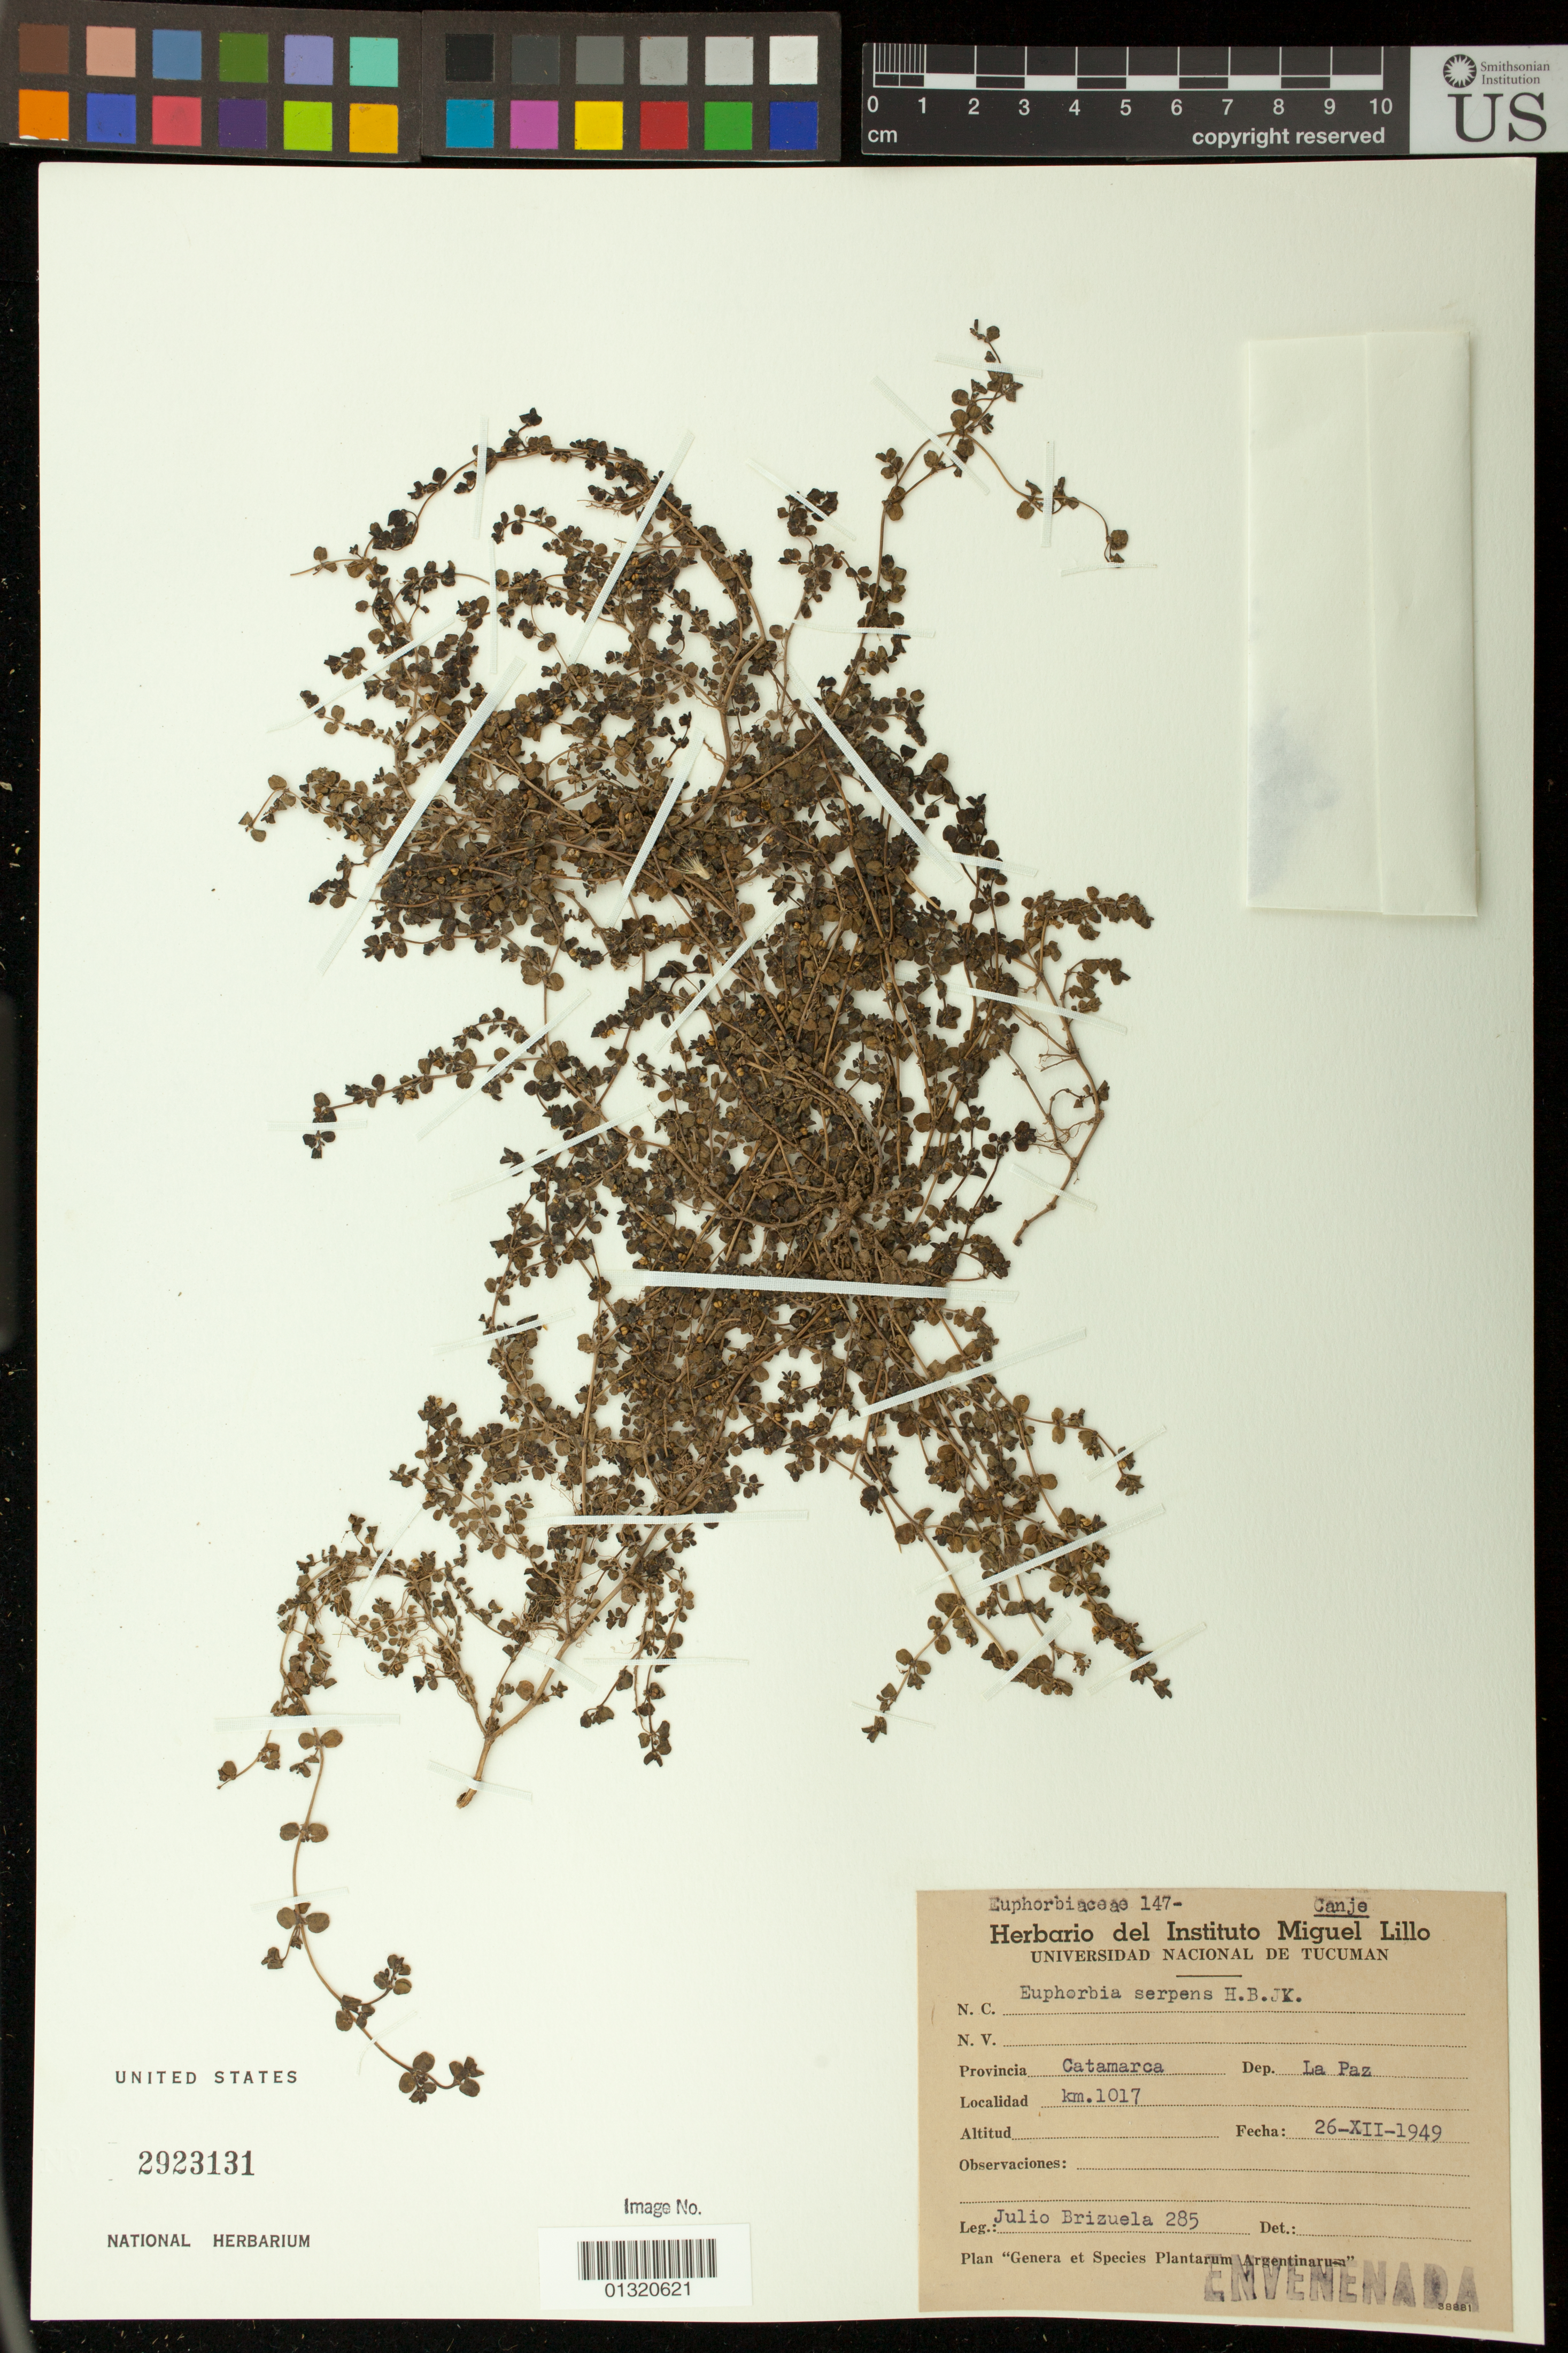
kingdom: Plantae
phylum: Tracheophyta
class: Magnoliopsida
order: Malpighiales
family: Euphorbiaceae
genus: Euphorbia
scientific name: Euphorbia serpens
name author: Kunth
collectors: J. Brizuela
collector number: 285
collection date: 1949-12-26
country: Argentina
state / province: Catamarca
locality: Dep. La Paz; Localidad km.1017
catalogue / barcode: US 2923131